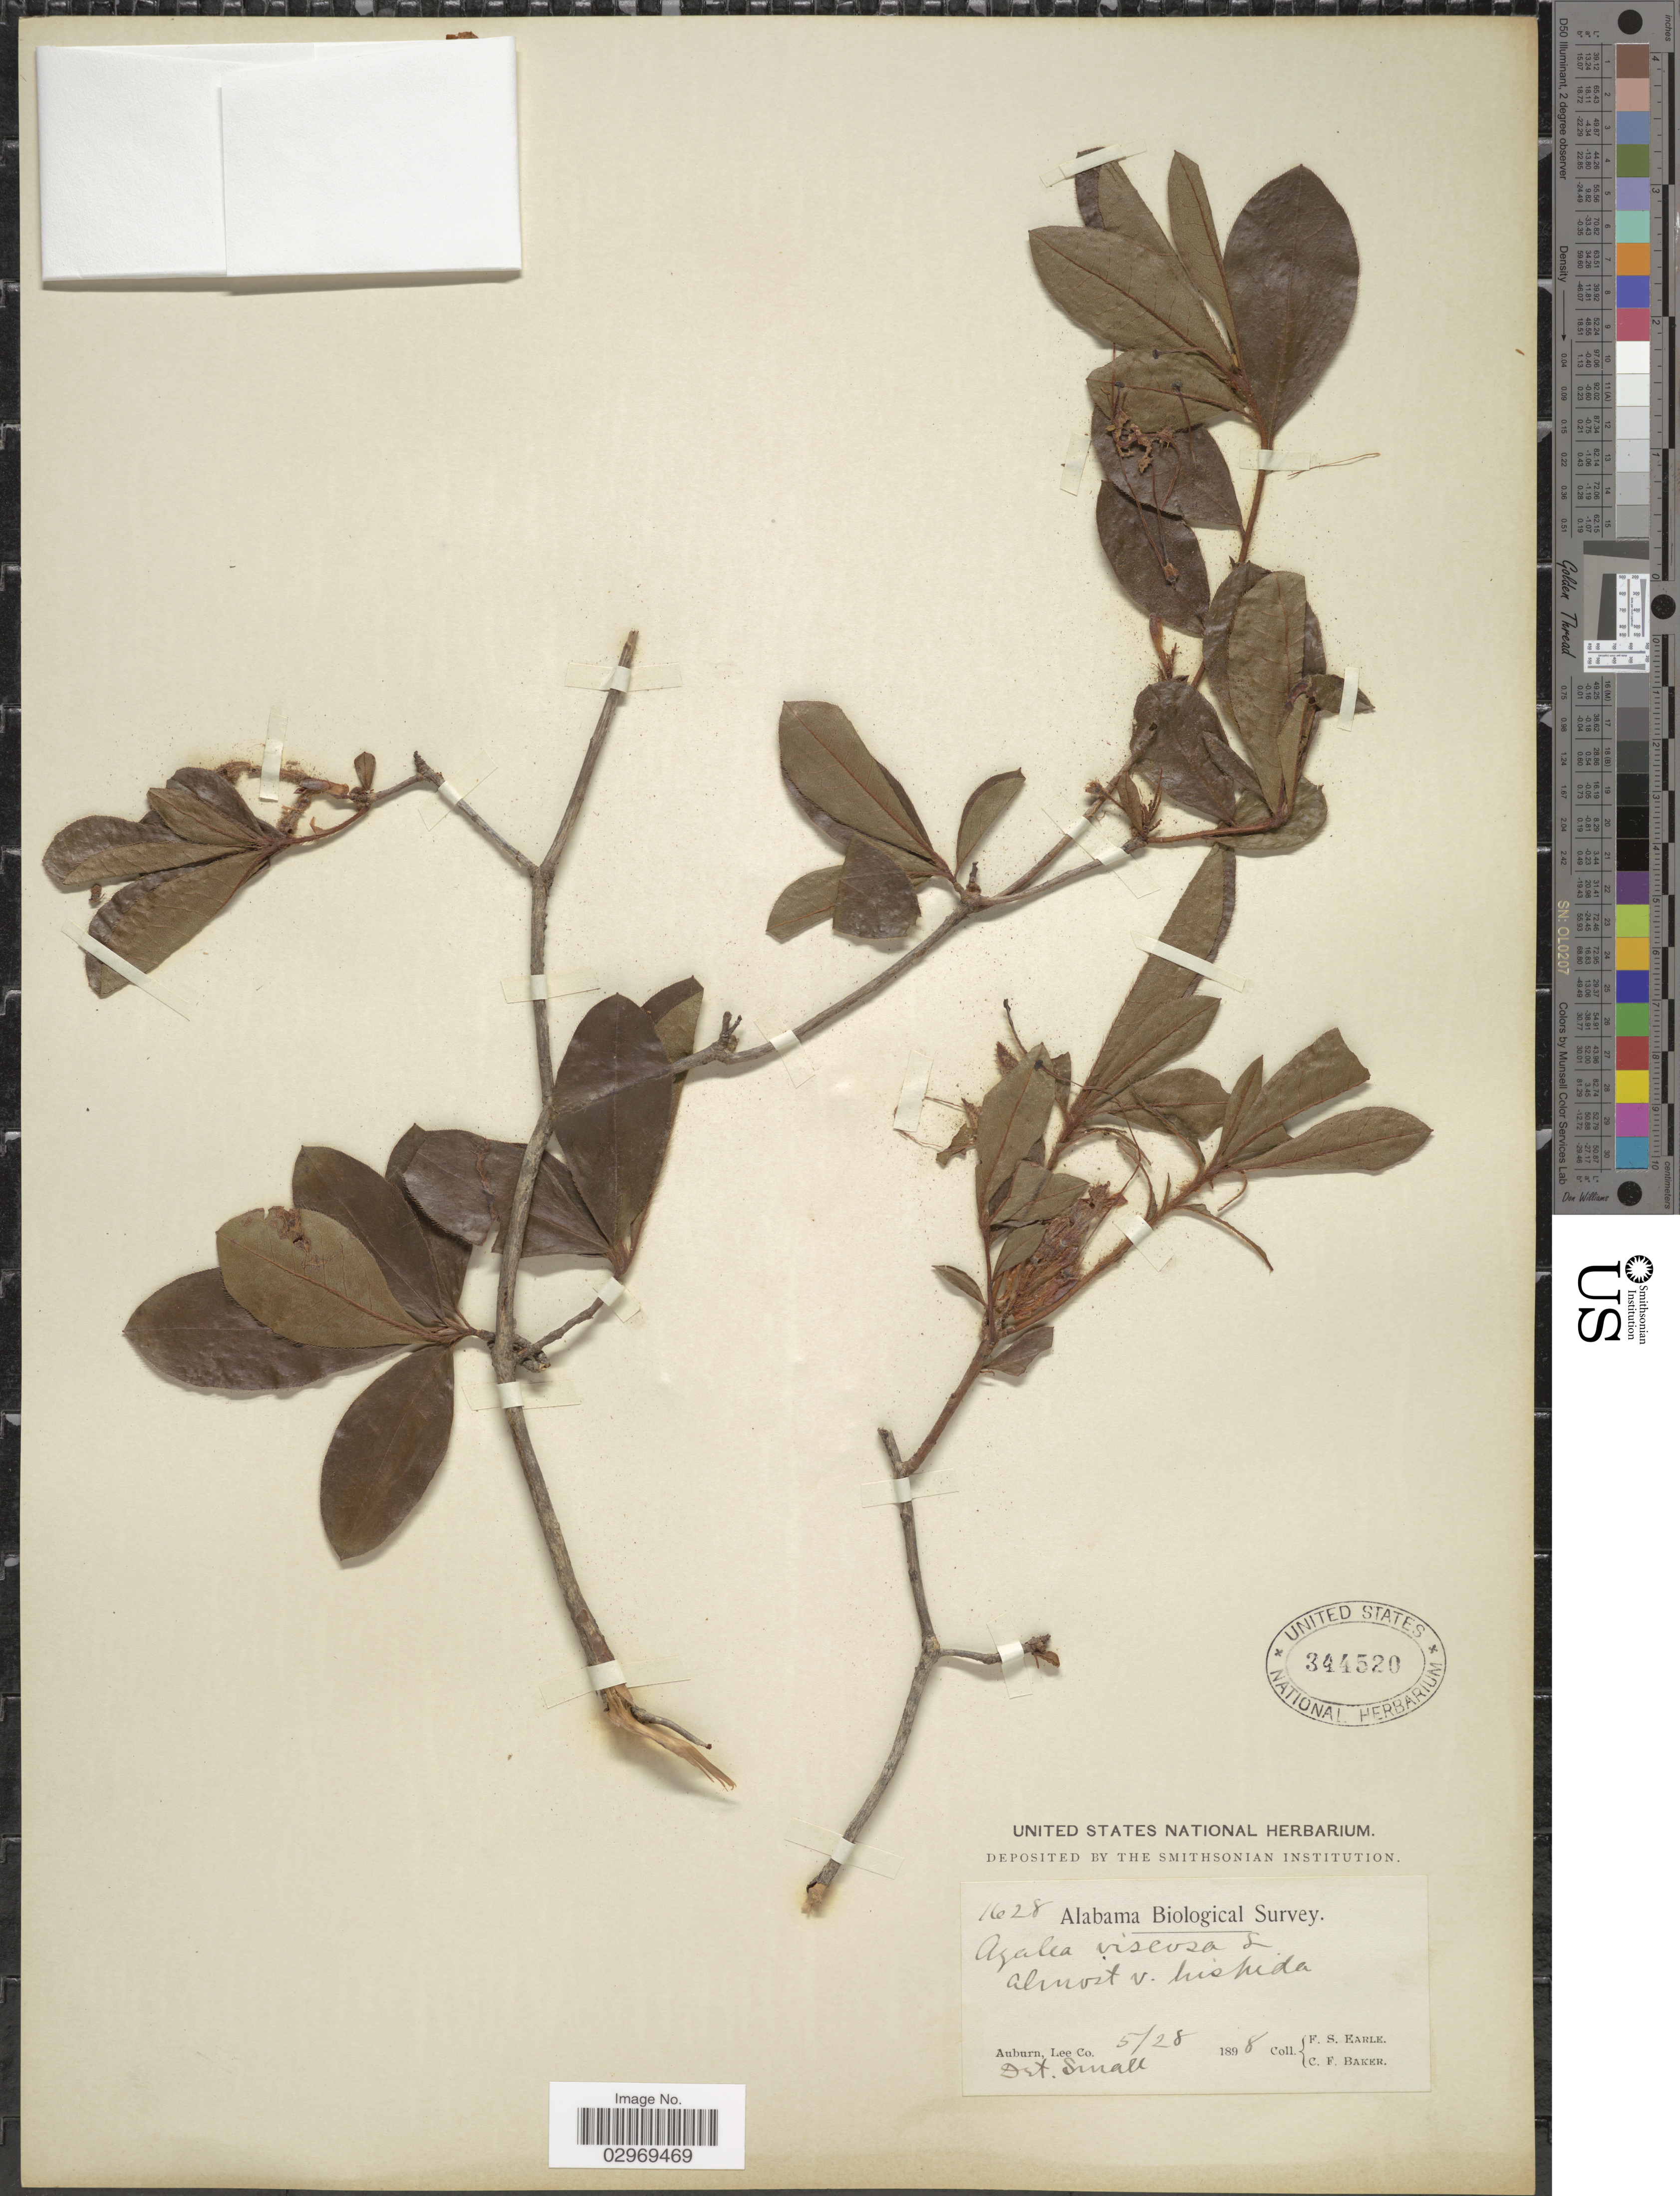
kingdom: Plantae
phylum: Tracheophyta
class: Magnoliopsida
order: Ericales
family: Ericaceae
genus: Rhododendron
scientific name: Rhododendron viscosum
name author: (L.) Torr.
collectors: F. S. Earle & C. F. Baker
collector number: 1628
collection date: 1898-05-28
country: United States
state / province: Alabama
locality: Alabama Biological Survey, Auburn, Lee Co.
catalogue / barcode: US 344520